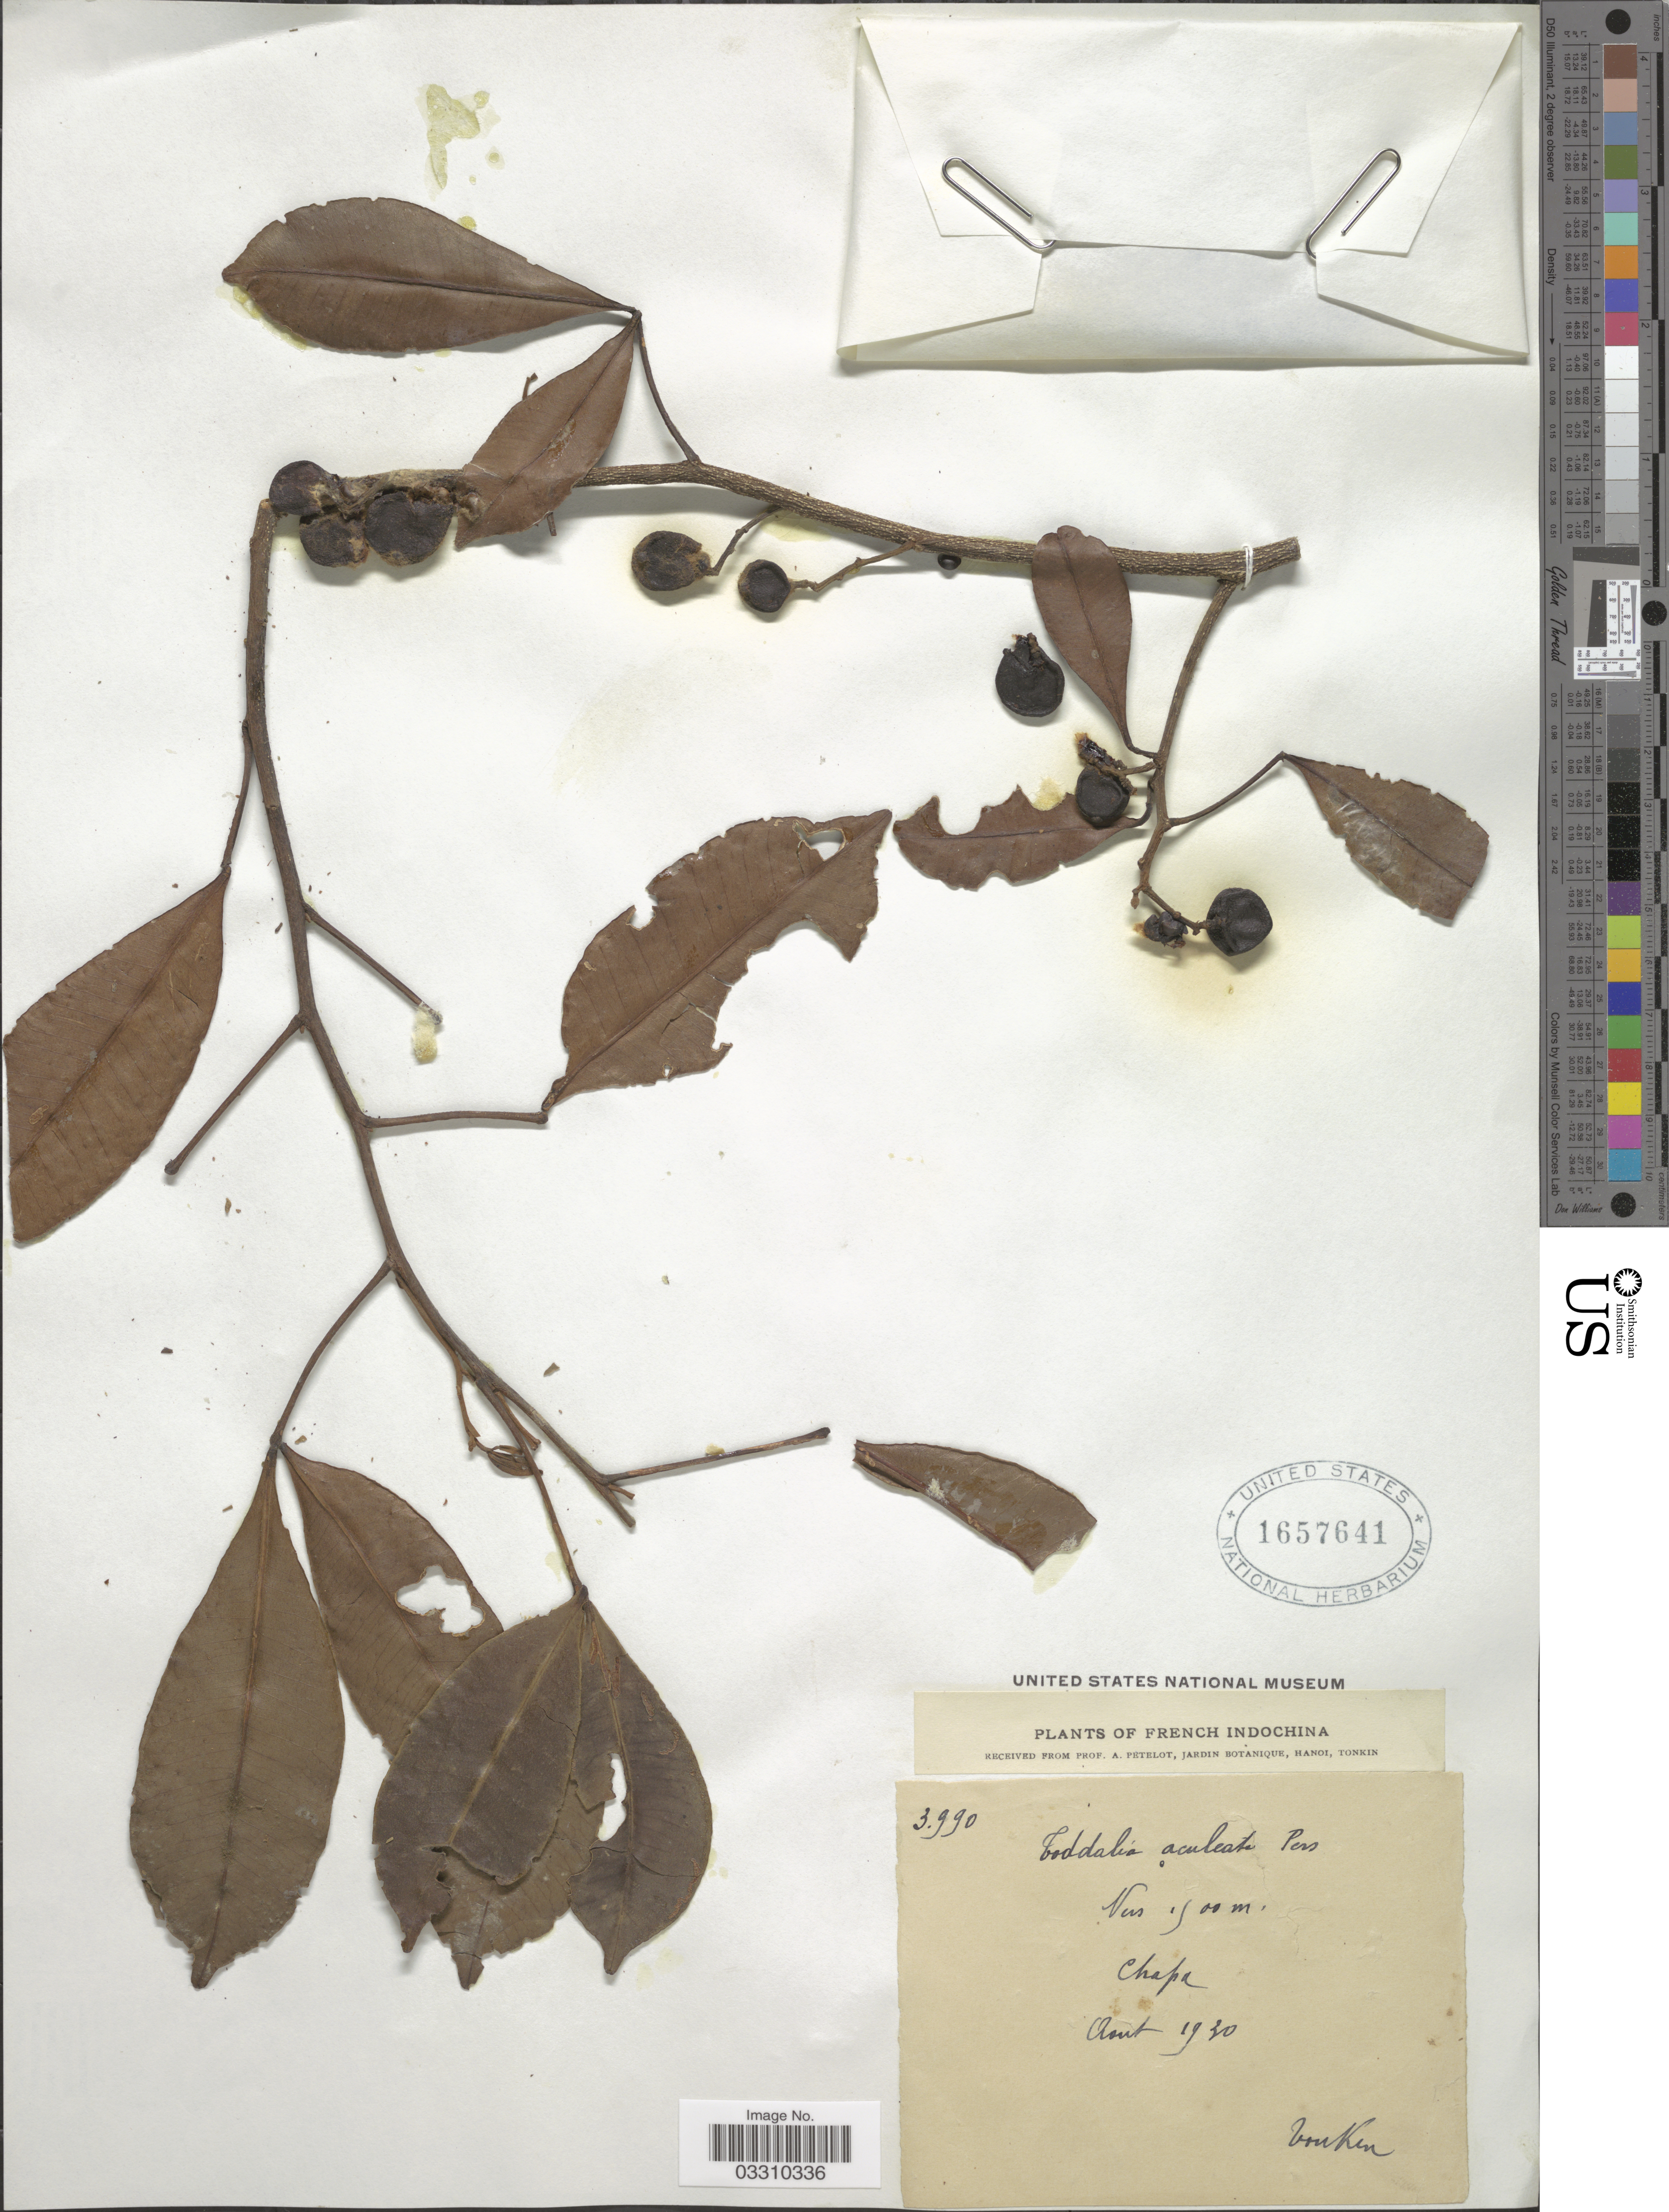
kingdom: Plantae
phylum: Tracheophyta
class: Magnoliopsida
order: Sapindales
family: Rutaceae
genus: Zanthoxylum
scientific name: Zanthoxylum asiaticum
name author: (L.) Appelhans et al.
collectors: A. Petelot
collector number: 3990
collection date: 1930-08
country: Vietnam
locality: French Indochina. Chapa.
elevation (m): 1500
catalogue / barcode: US 1657641